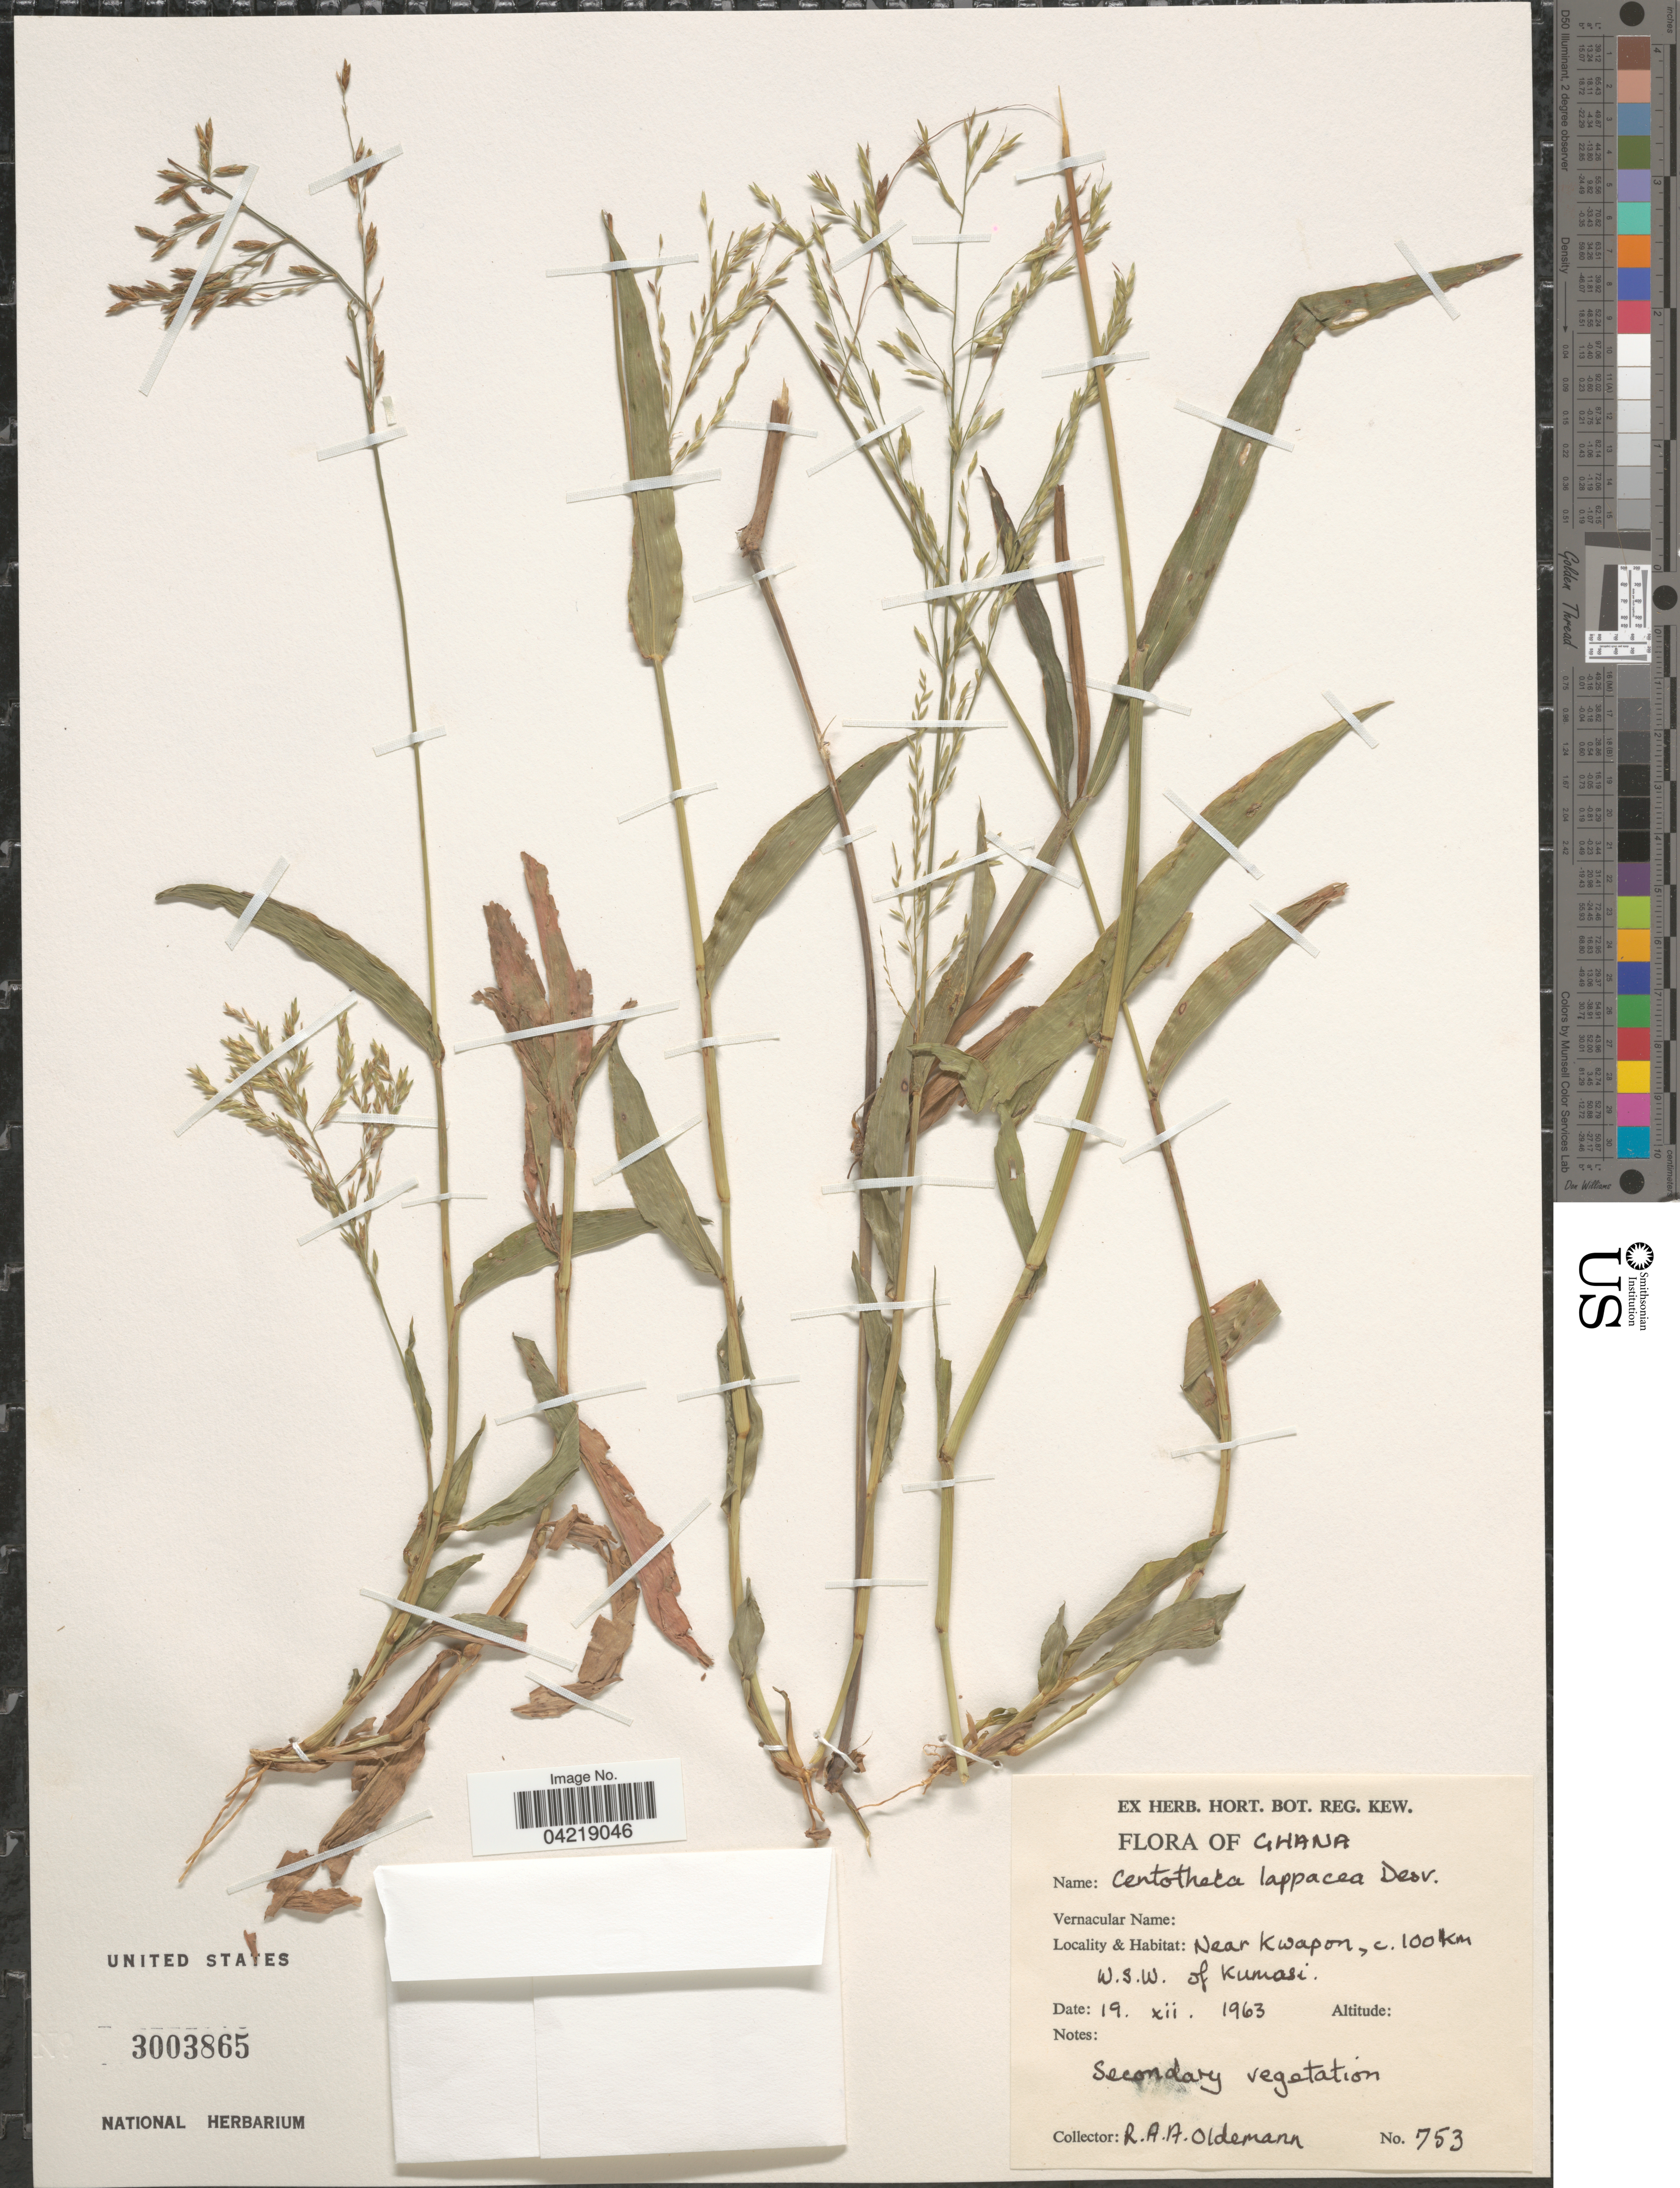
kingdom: Plantae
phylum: Tracheophyta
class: Liliopsida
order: Poales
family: Poaceae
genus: Centotheca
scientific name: Centotheca lappacea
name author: (L.) Desv.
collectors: R. Oldeman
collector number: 753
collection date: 1963-12-19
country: Ghana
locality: Near Kwapon, c. 100 Km W.S.W. of Kumasi.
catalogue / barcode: US 3003865